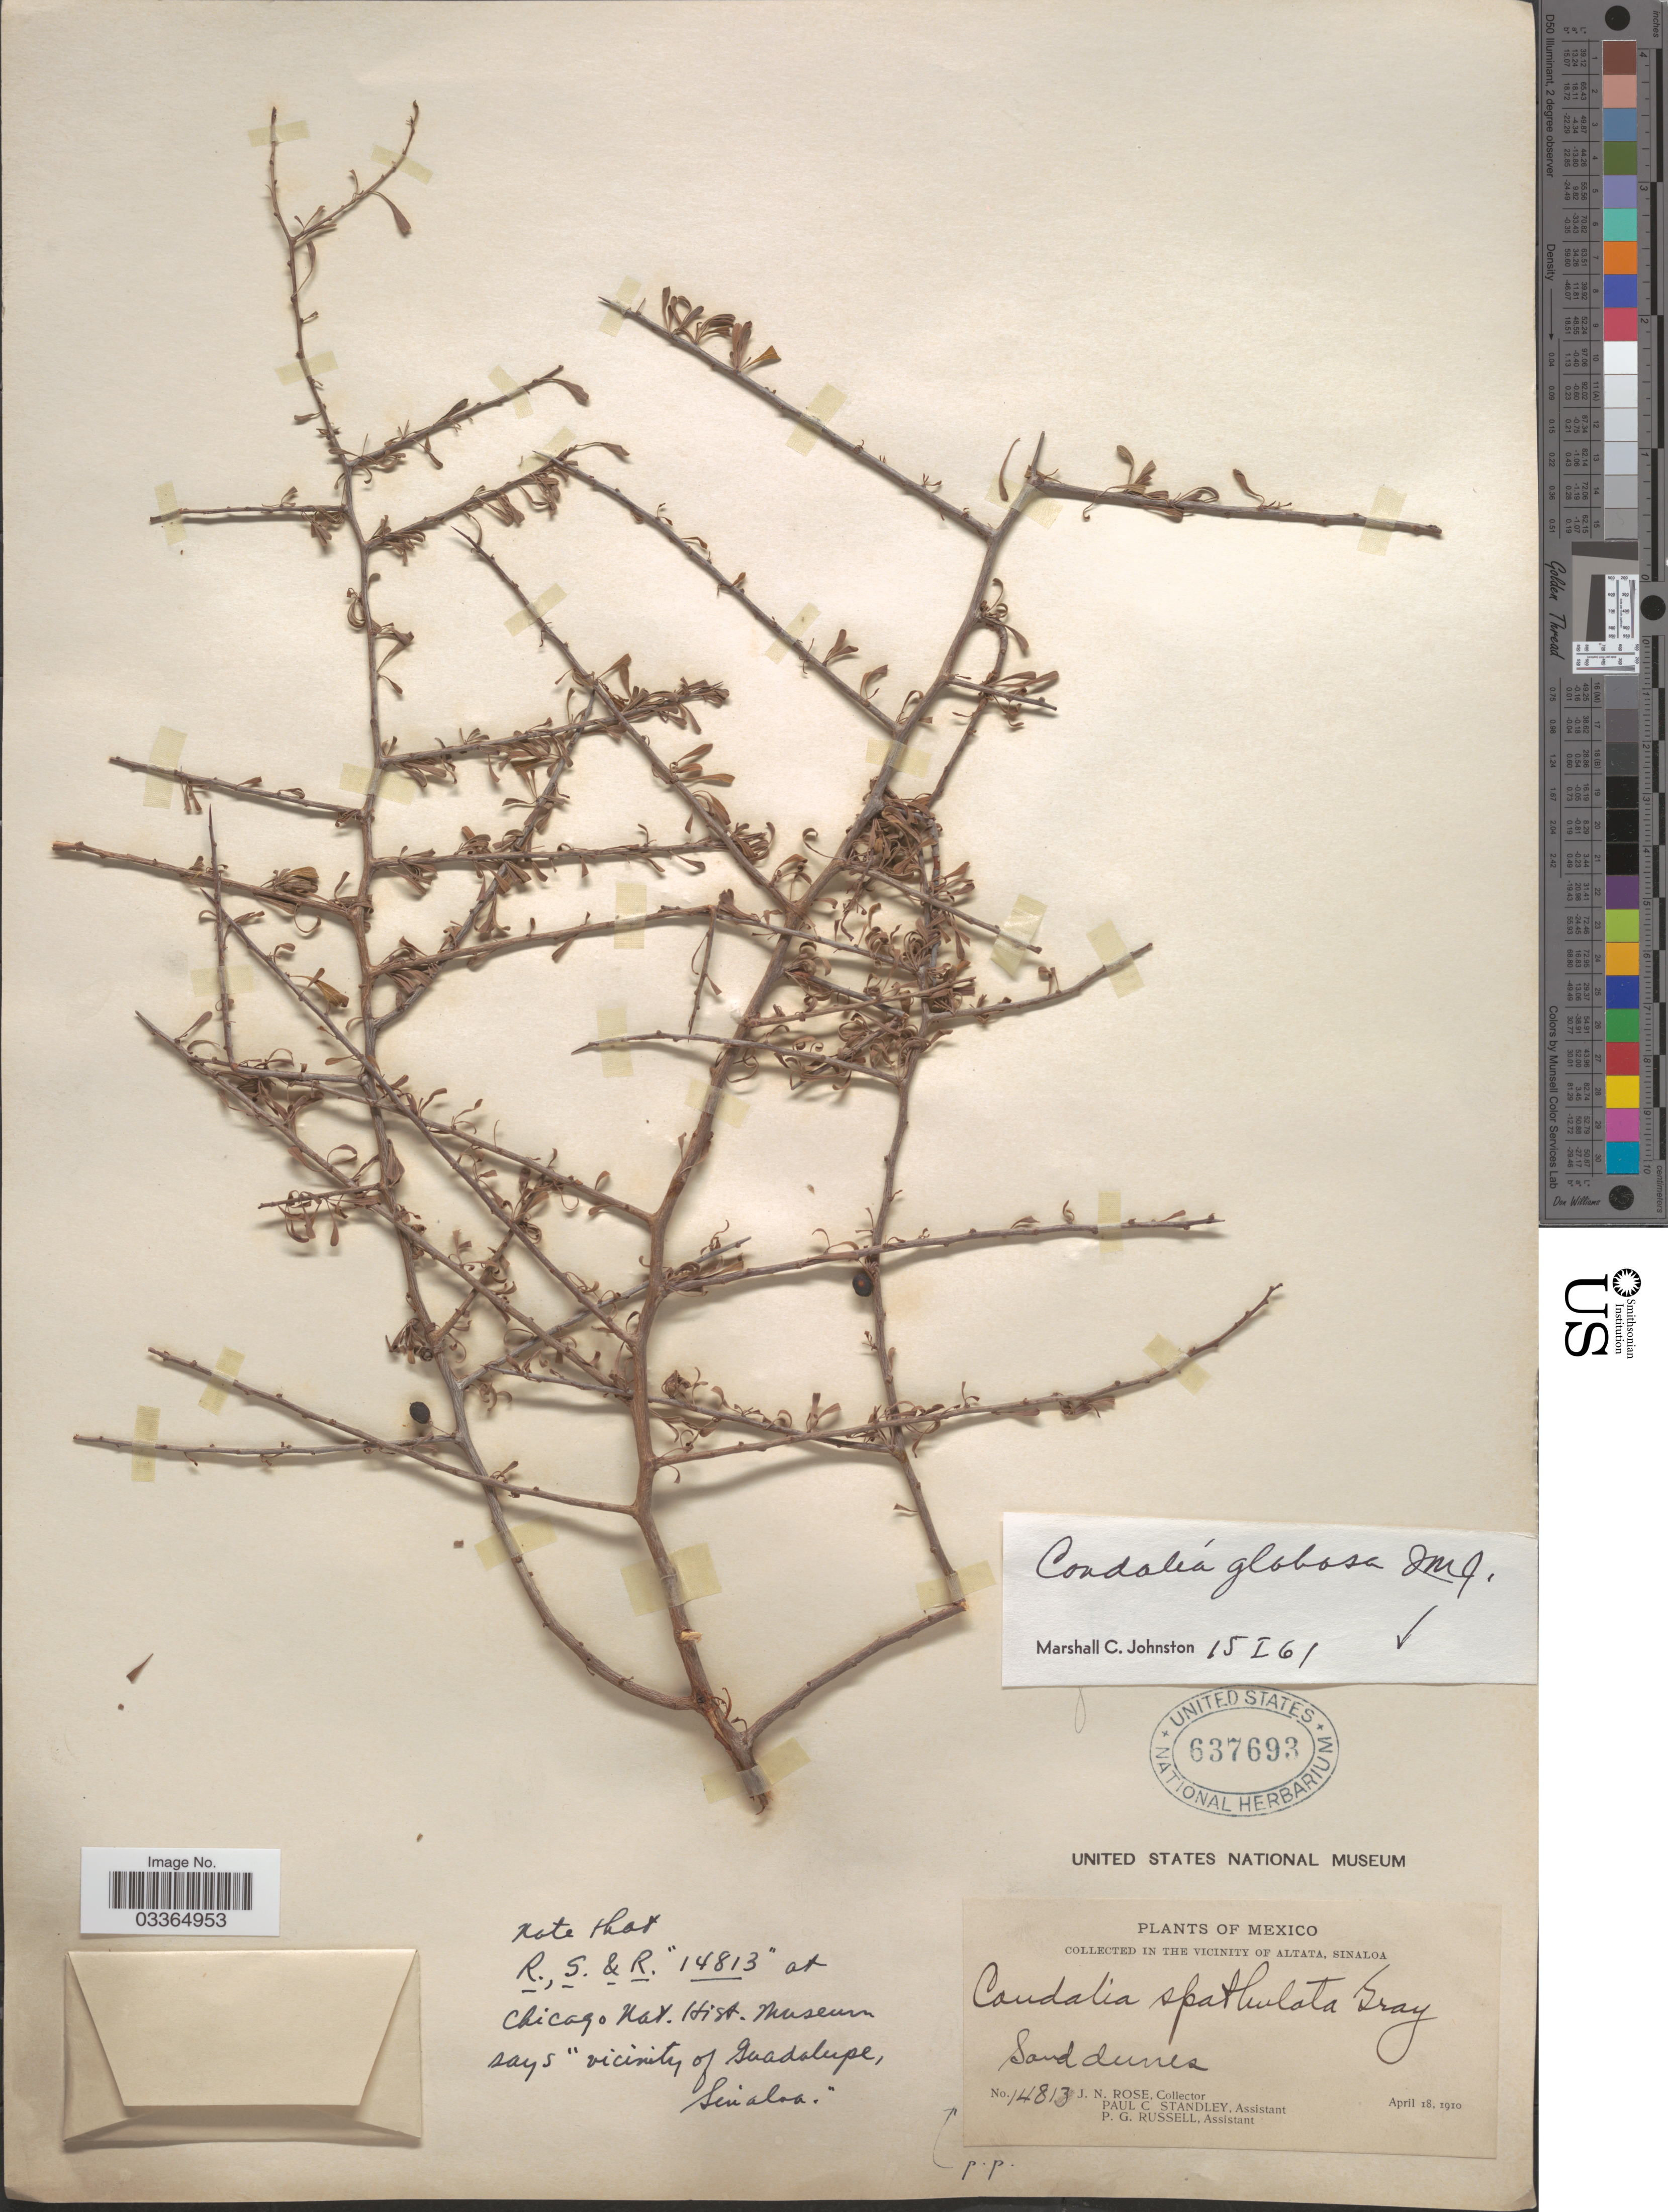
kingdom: Plantae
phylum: Tracheophyta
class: Magnoliopsida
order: Rosales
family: Rhamnaceae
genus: Condalia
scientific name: Condalia globosa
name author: I.M. Johnst.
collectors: J. N. Rose, P. C. Standley & P. G. Russell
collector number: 14813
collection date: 1910-04-18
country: Mexico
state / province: Sinaloa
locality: In the vicinity of Altata.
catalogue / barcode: US 637693